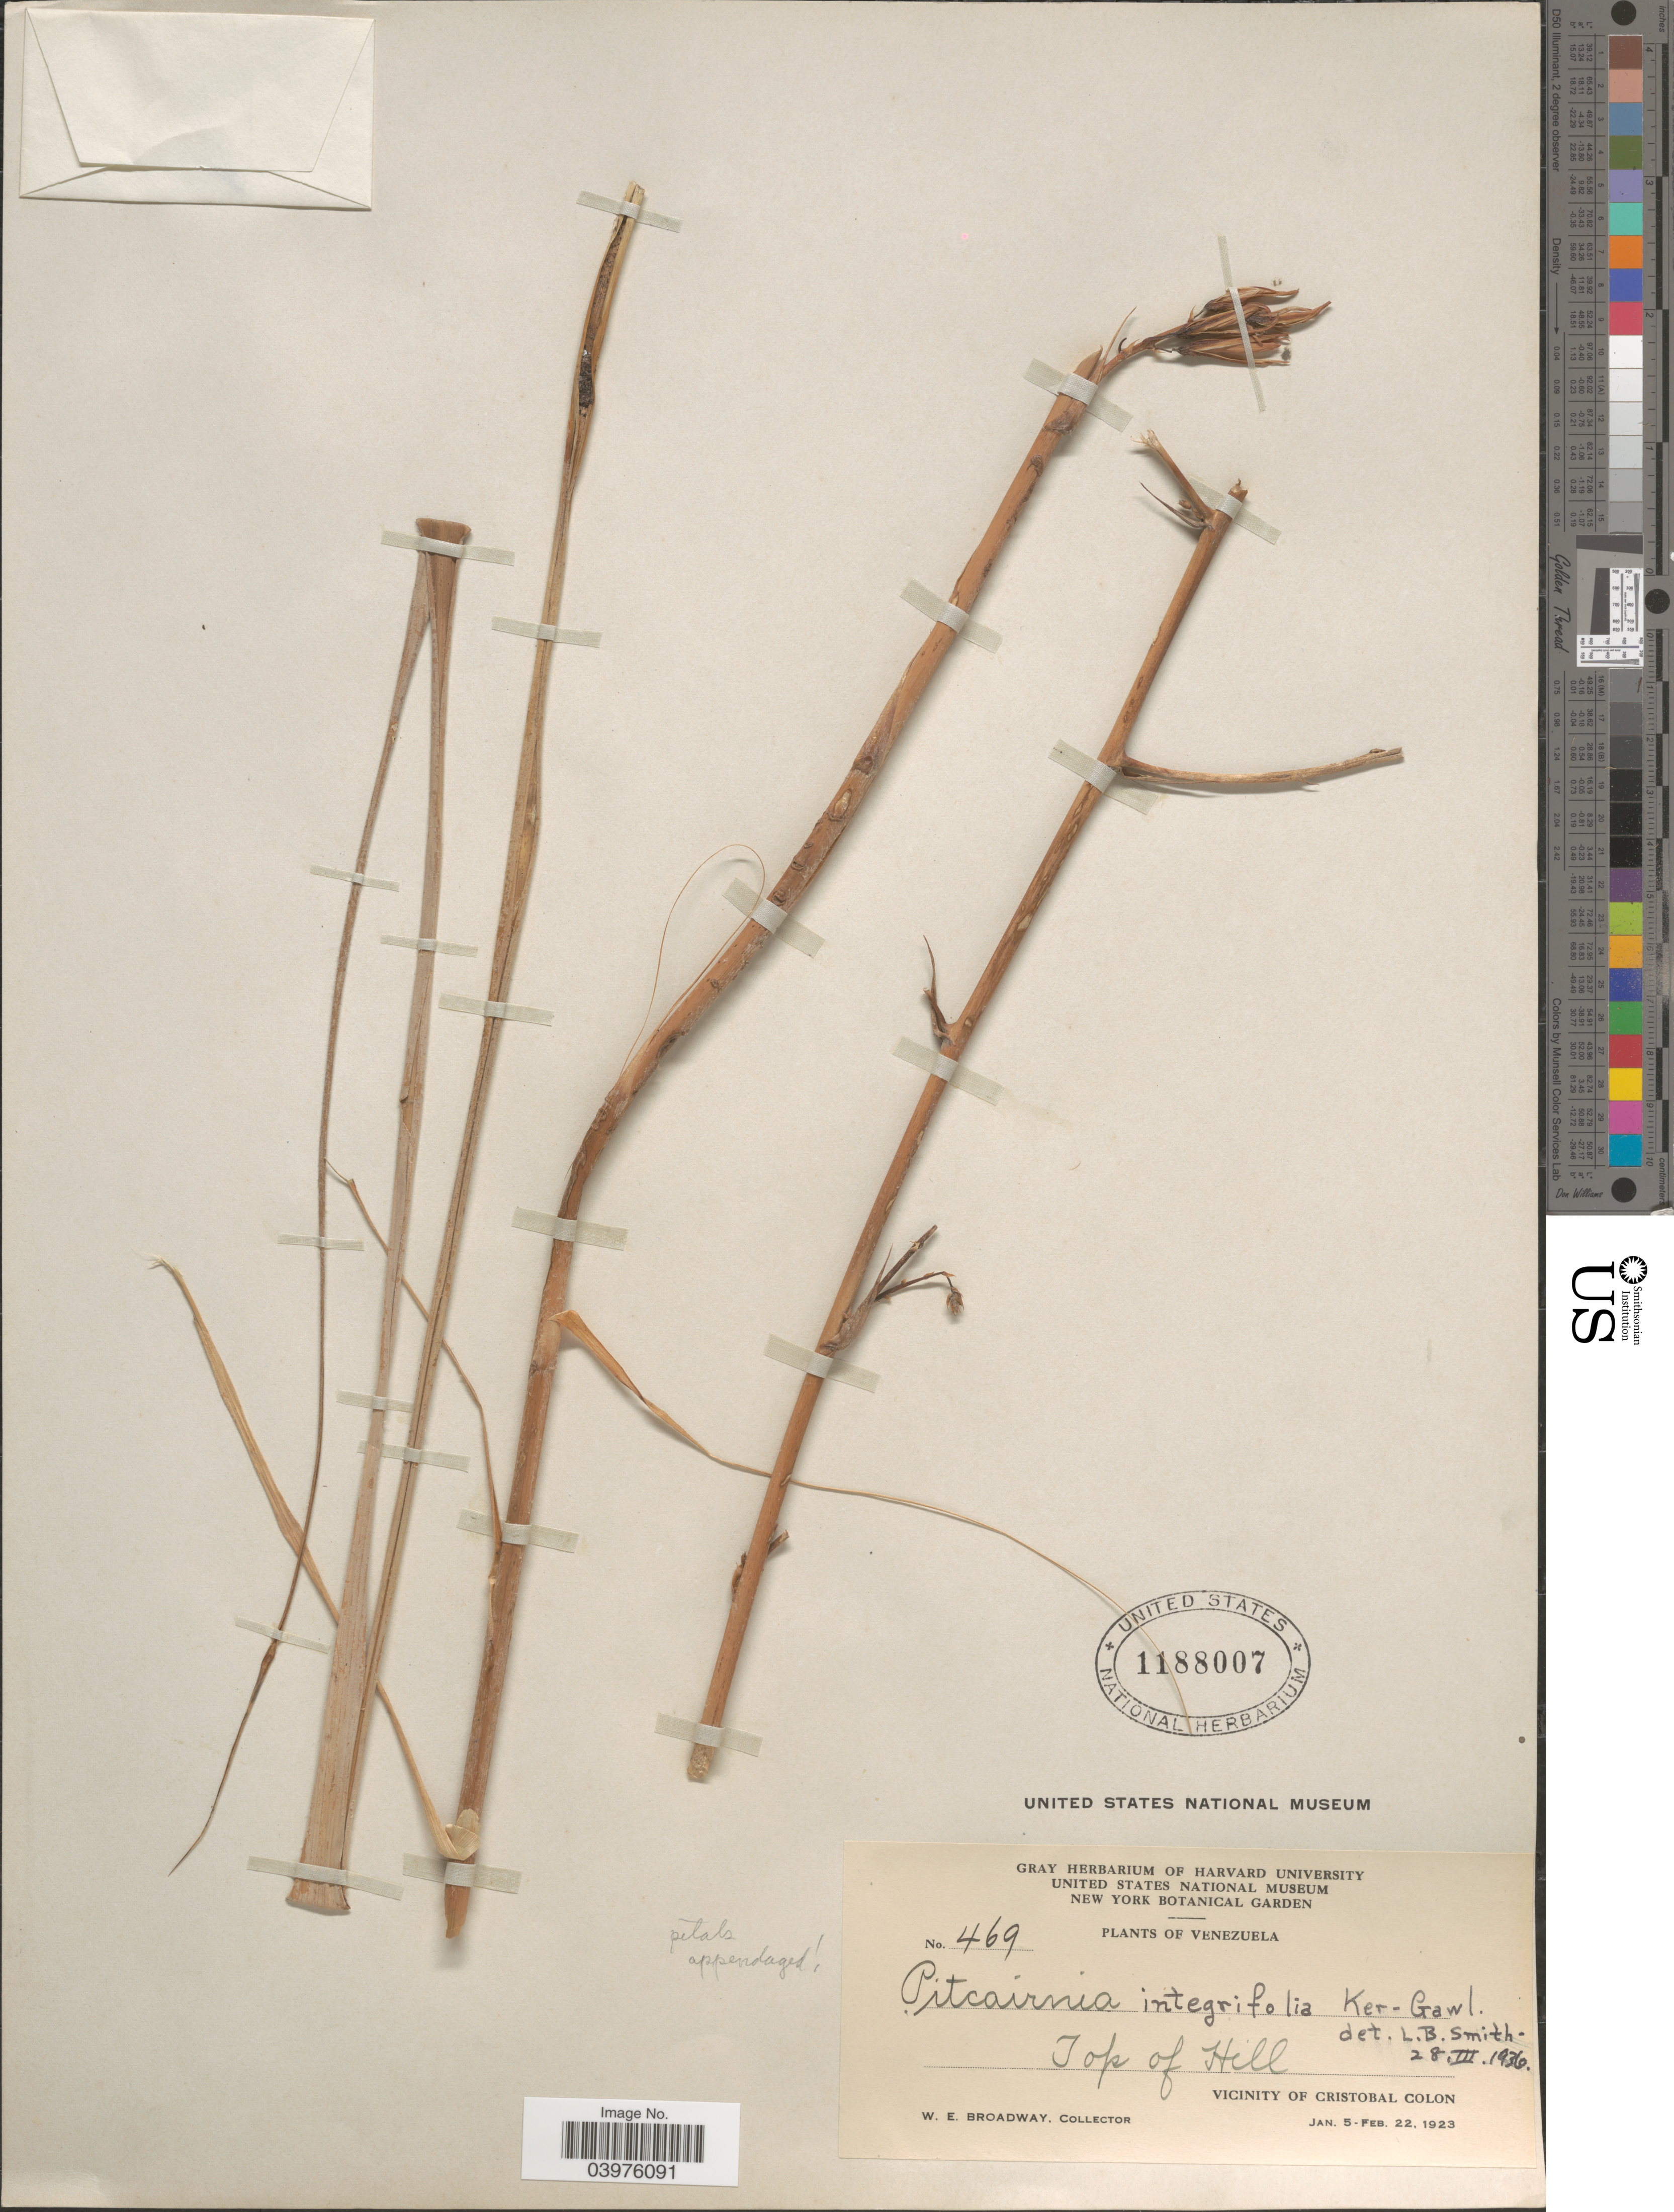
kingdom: Plantae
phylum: Tracheophyta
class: Liliopsida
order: Poales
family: Bromeliaceae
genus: Pitcairnia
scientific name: Pitcairnia integrifolia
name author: Ker Gawl.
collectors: W. E. Broadway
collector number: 469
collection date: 1923-01-05/1923-02-22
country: Venezuela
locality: Top of Hill. Vicinity of Cristobal Colon.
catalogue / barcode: US 1188007